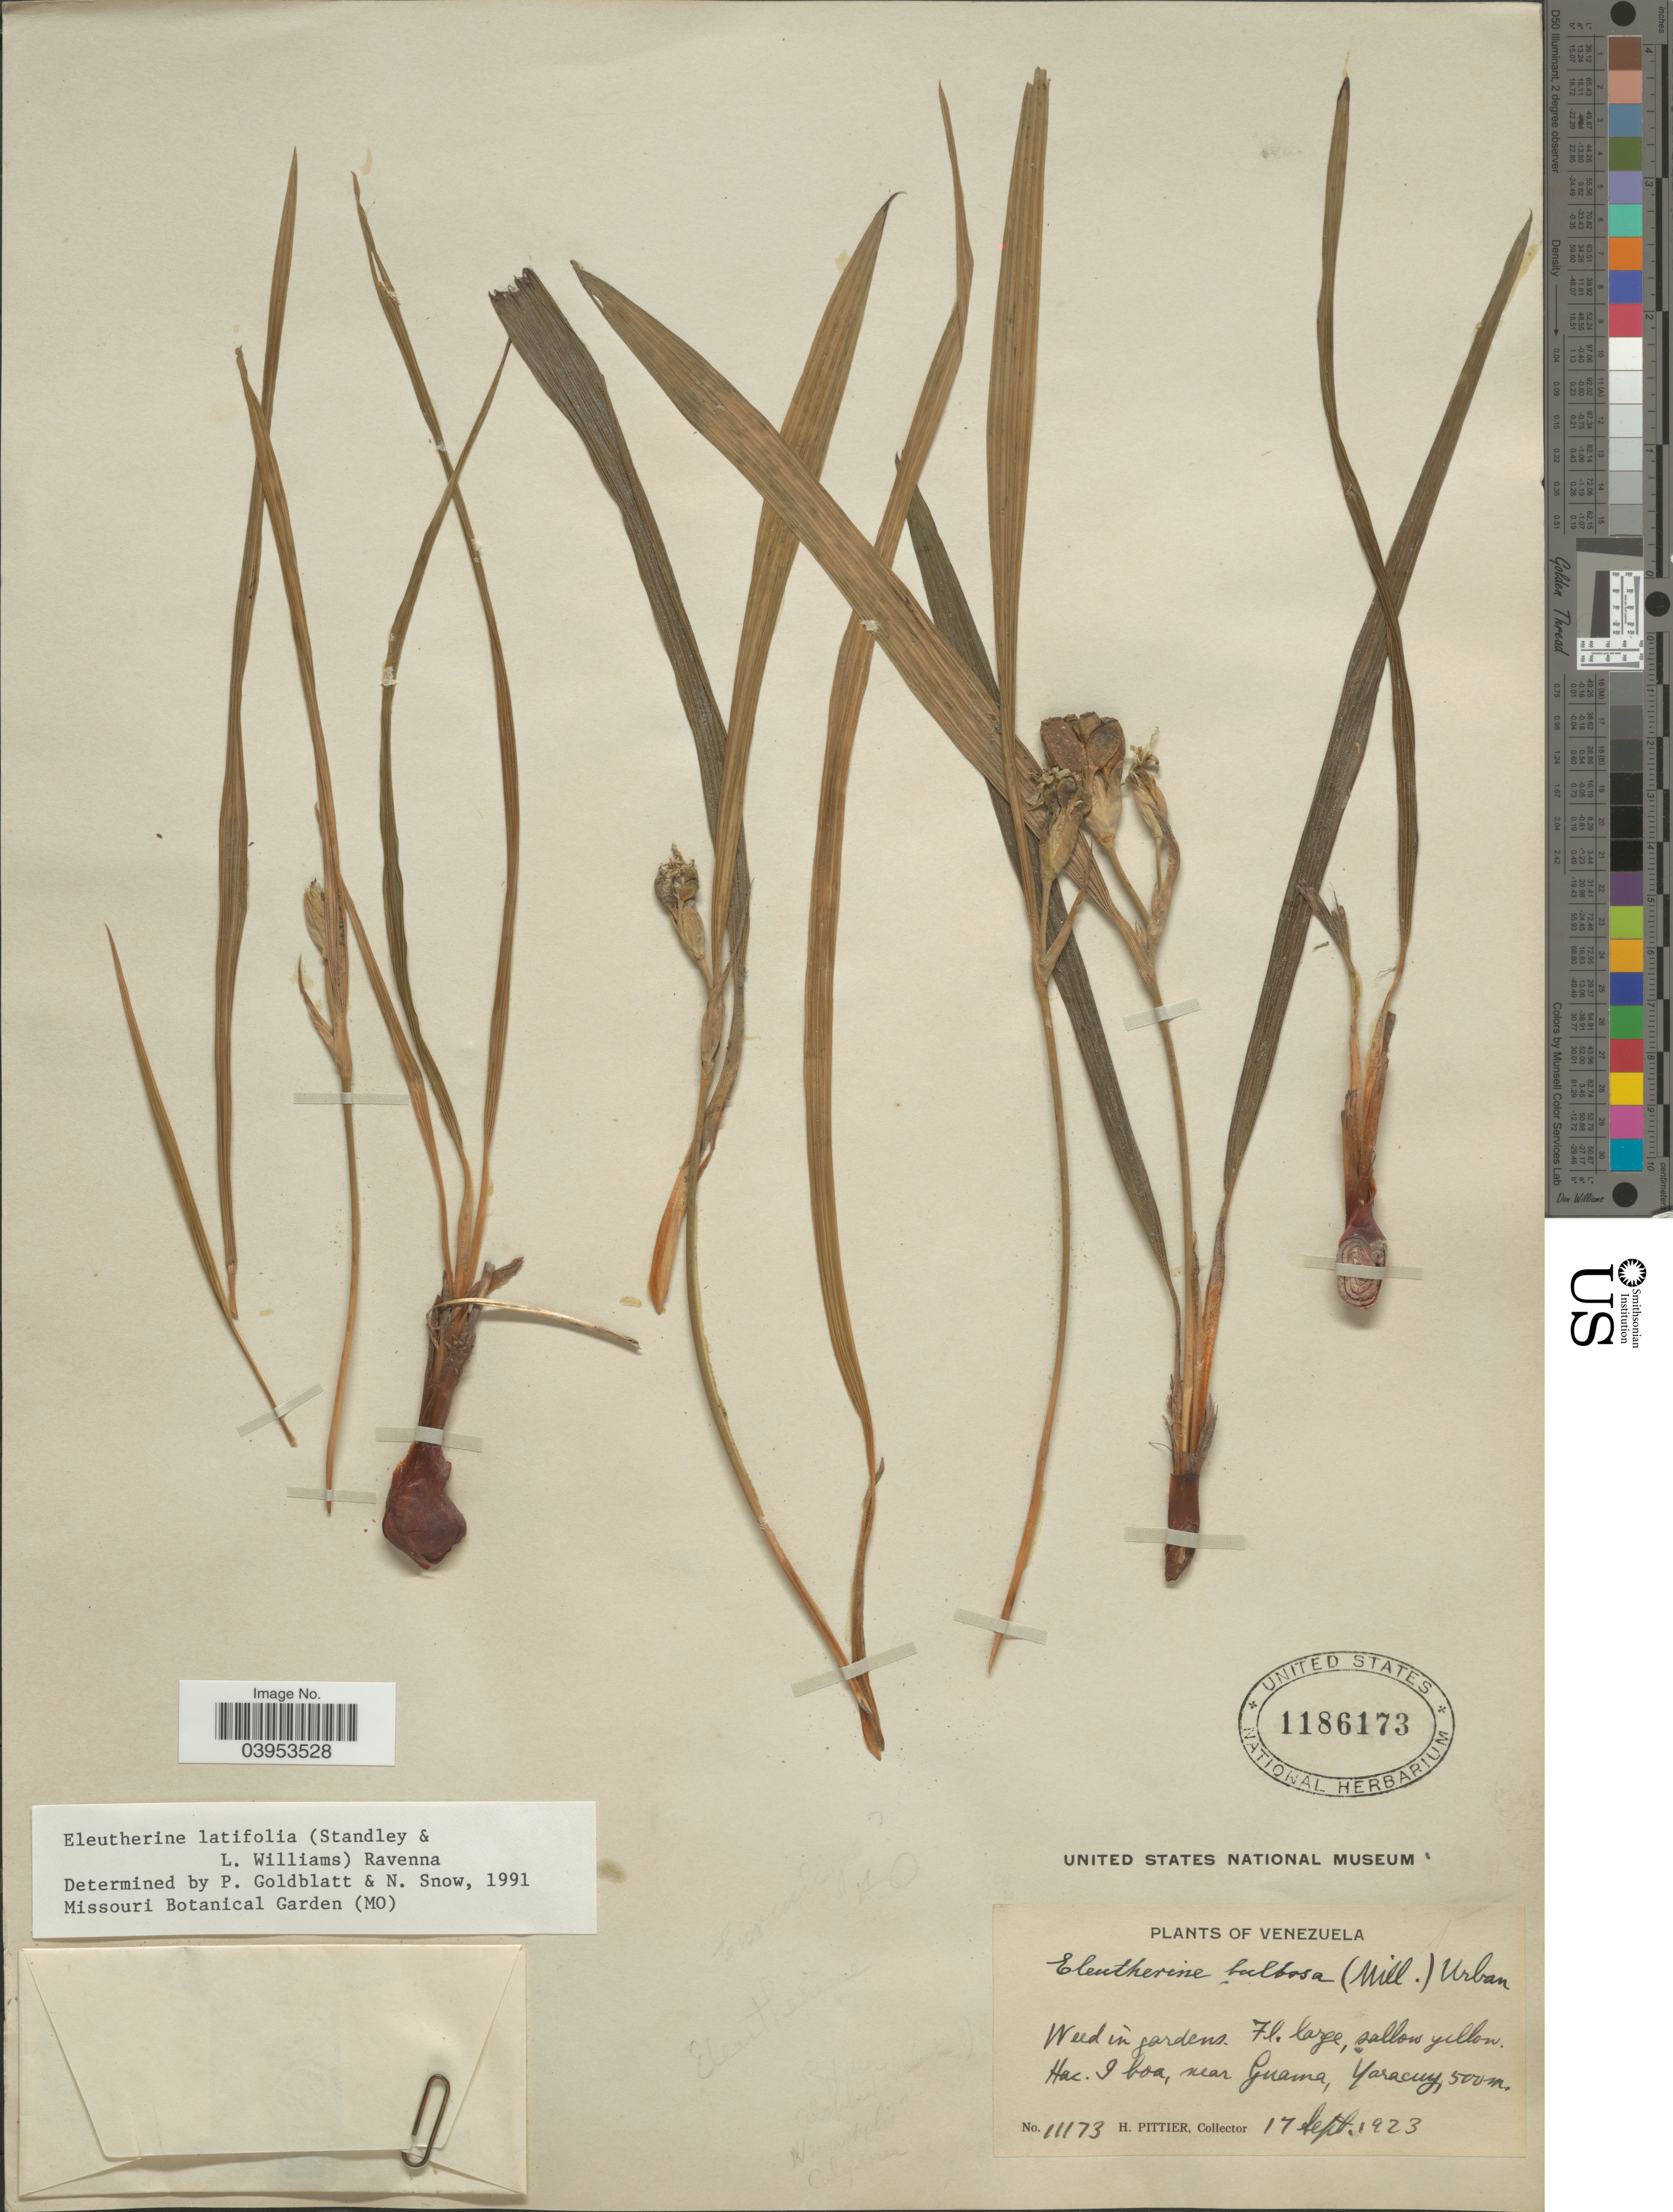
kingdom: Plantae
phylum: Tracheophyta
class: Liliopsida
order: Asparagales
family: Iridaceae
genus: Eleutherine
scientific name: Eleutherine latifolia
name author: (Standl. & L.O. Williams) Ravenna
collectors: H. F. Pittier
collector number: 11173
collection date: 1923-09-17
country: Venezuela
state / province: Yaracuy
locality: Hac. Iboa, near Guama.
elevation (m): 500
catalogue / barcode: US 1186173